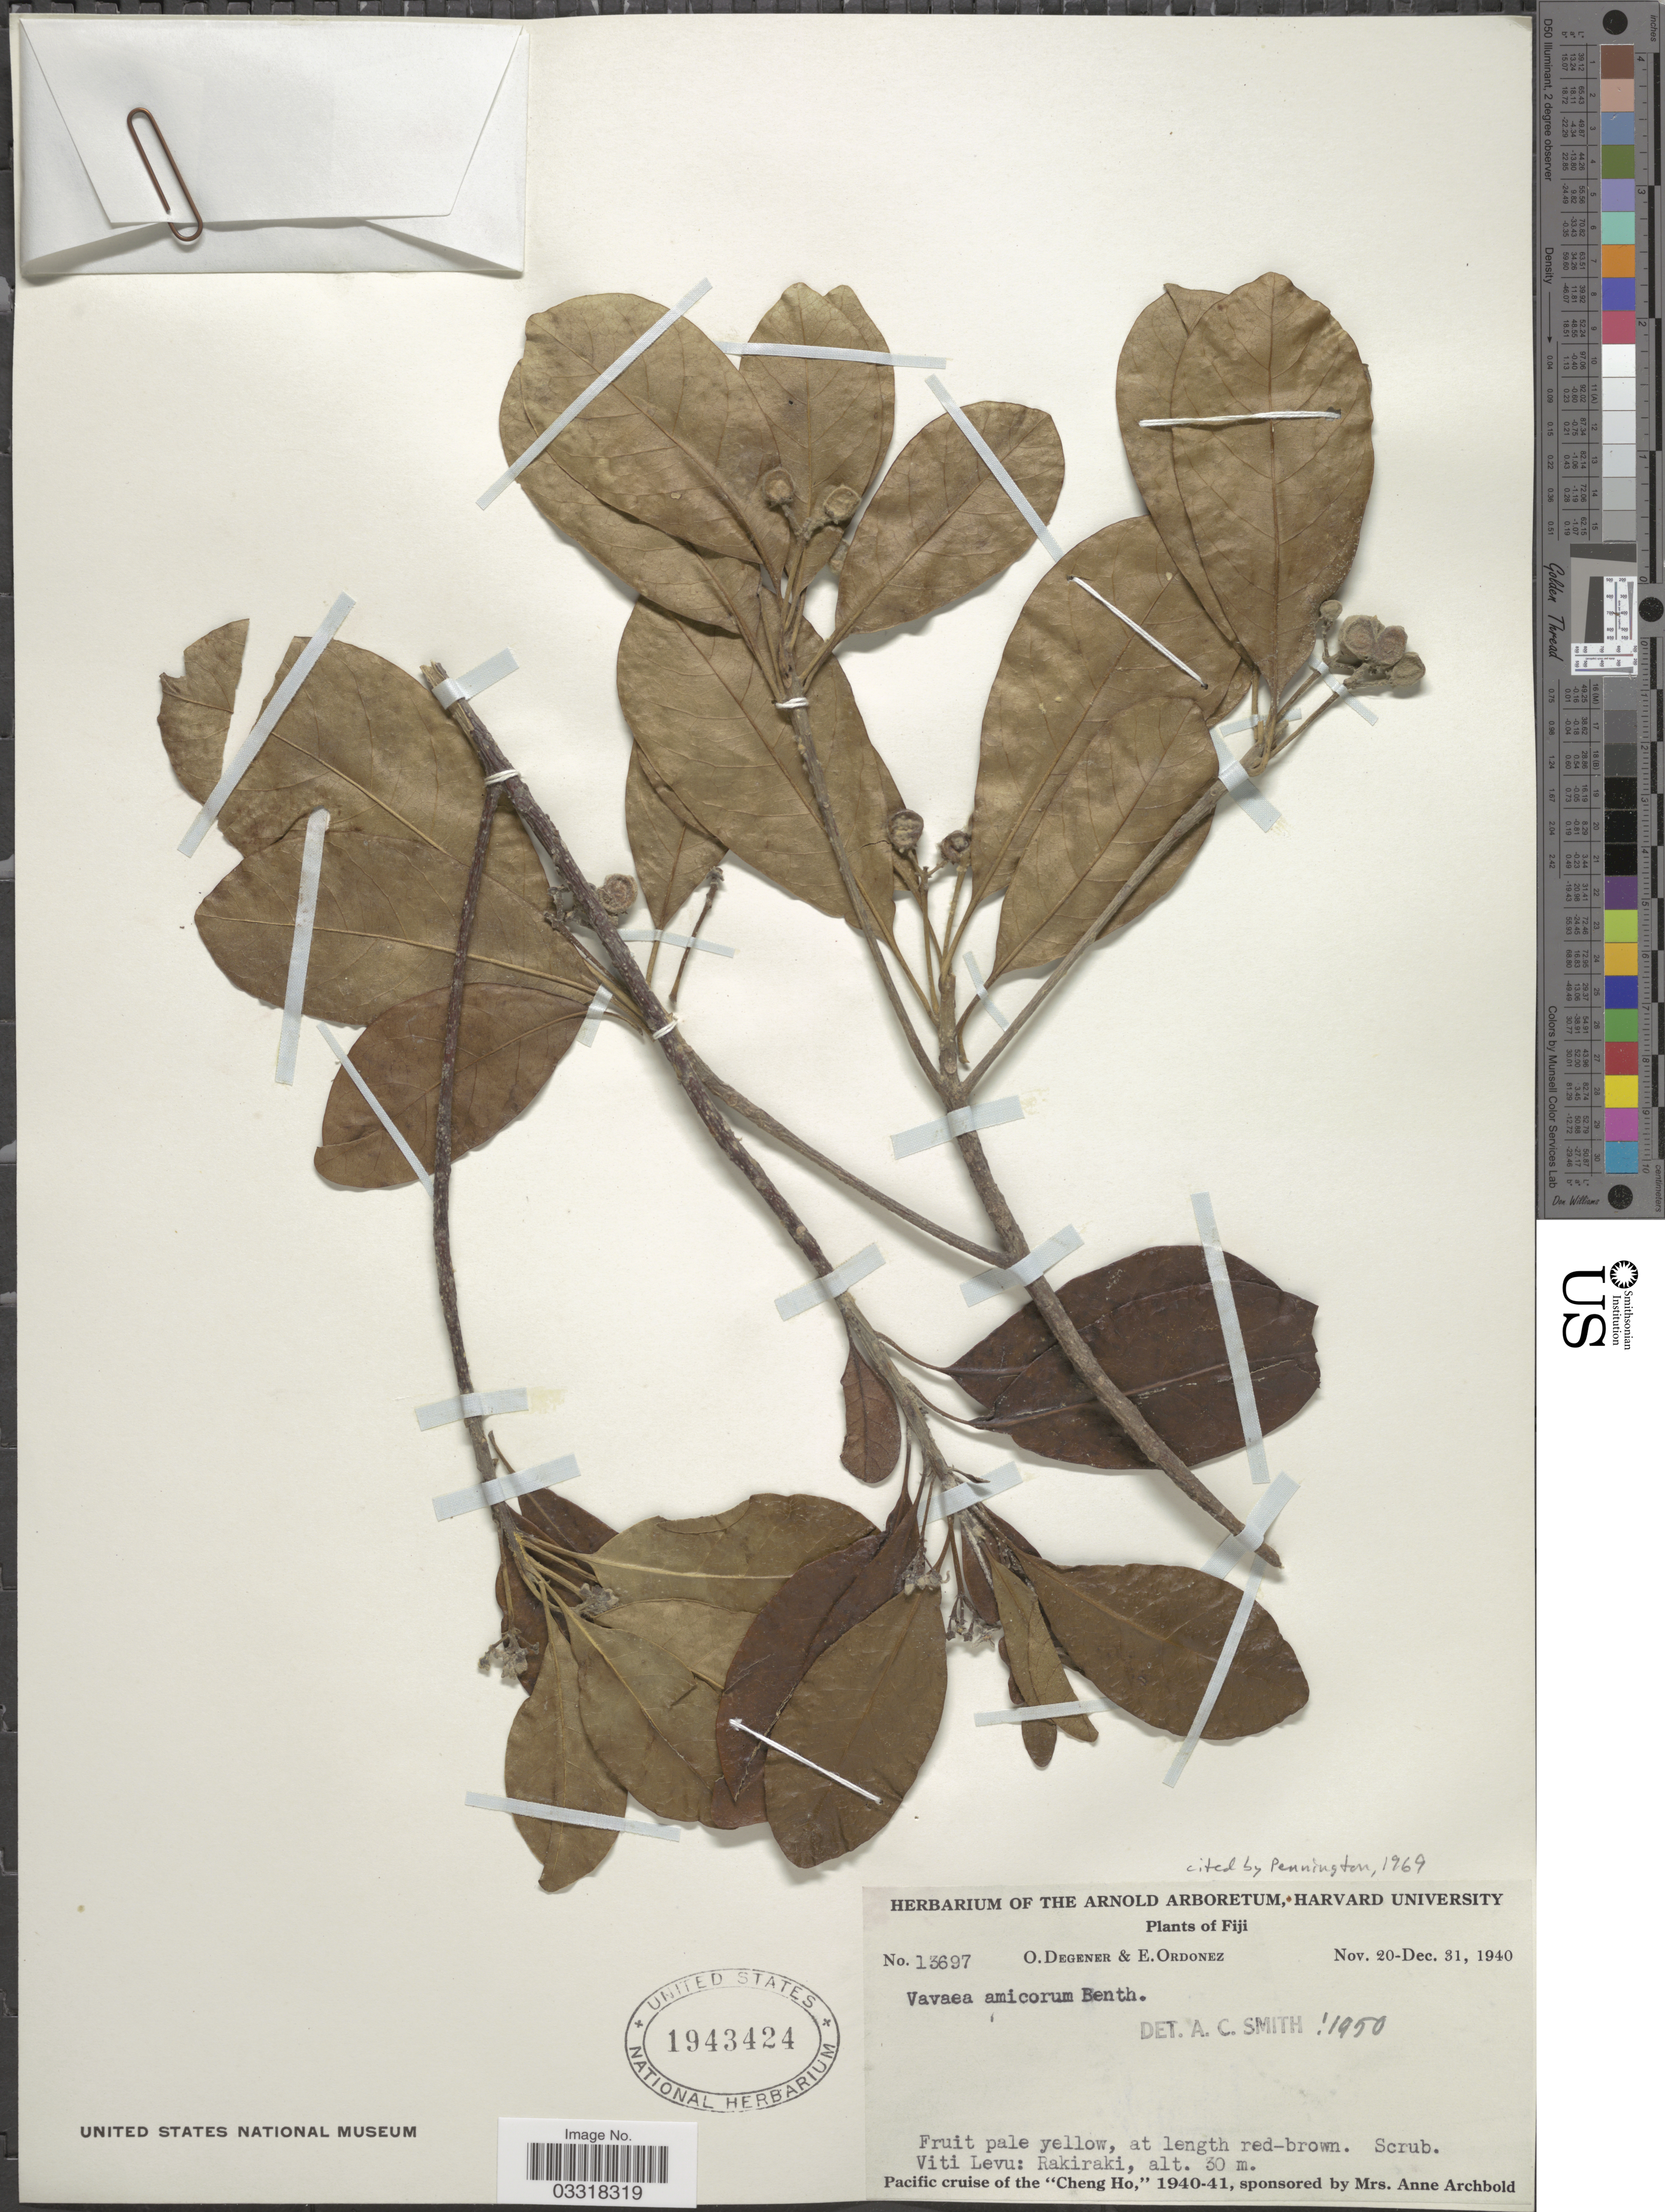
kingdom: Plantae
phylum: Tracheophyta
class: Magnoliopsida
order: Sapindales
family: Meliaceae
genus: Vavaea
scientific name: Vavaea amicorum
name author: Benth.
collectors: O. Degener & E. Ordonez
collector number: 13697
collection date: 1940-11-20/1940-12-31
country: Fiji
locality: Viti Levu: Rakiraki.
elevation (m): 30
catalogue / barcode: US 1943424